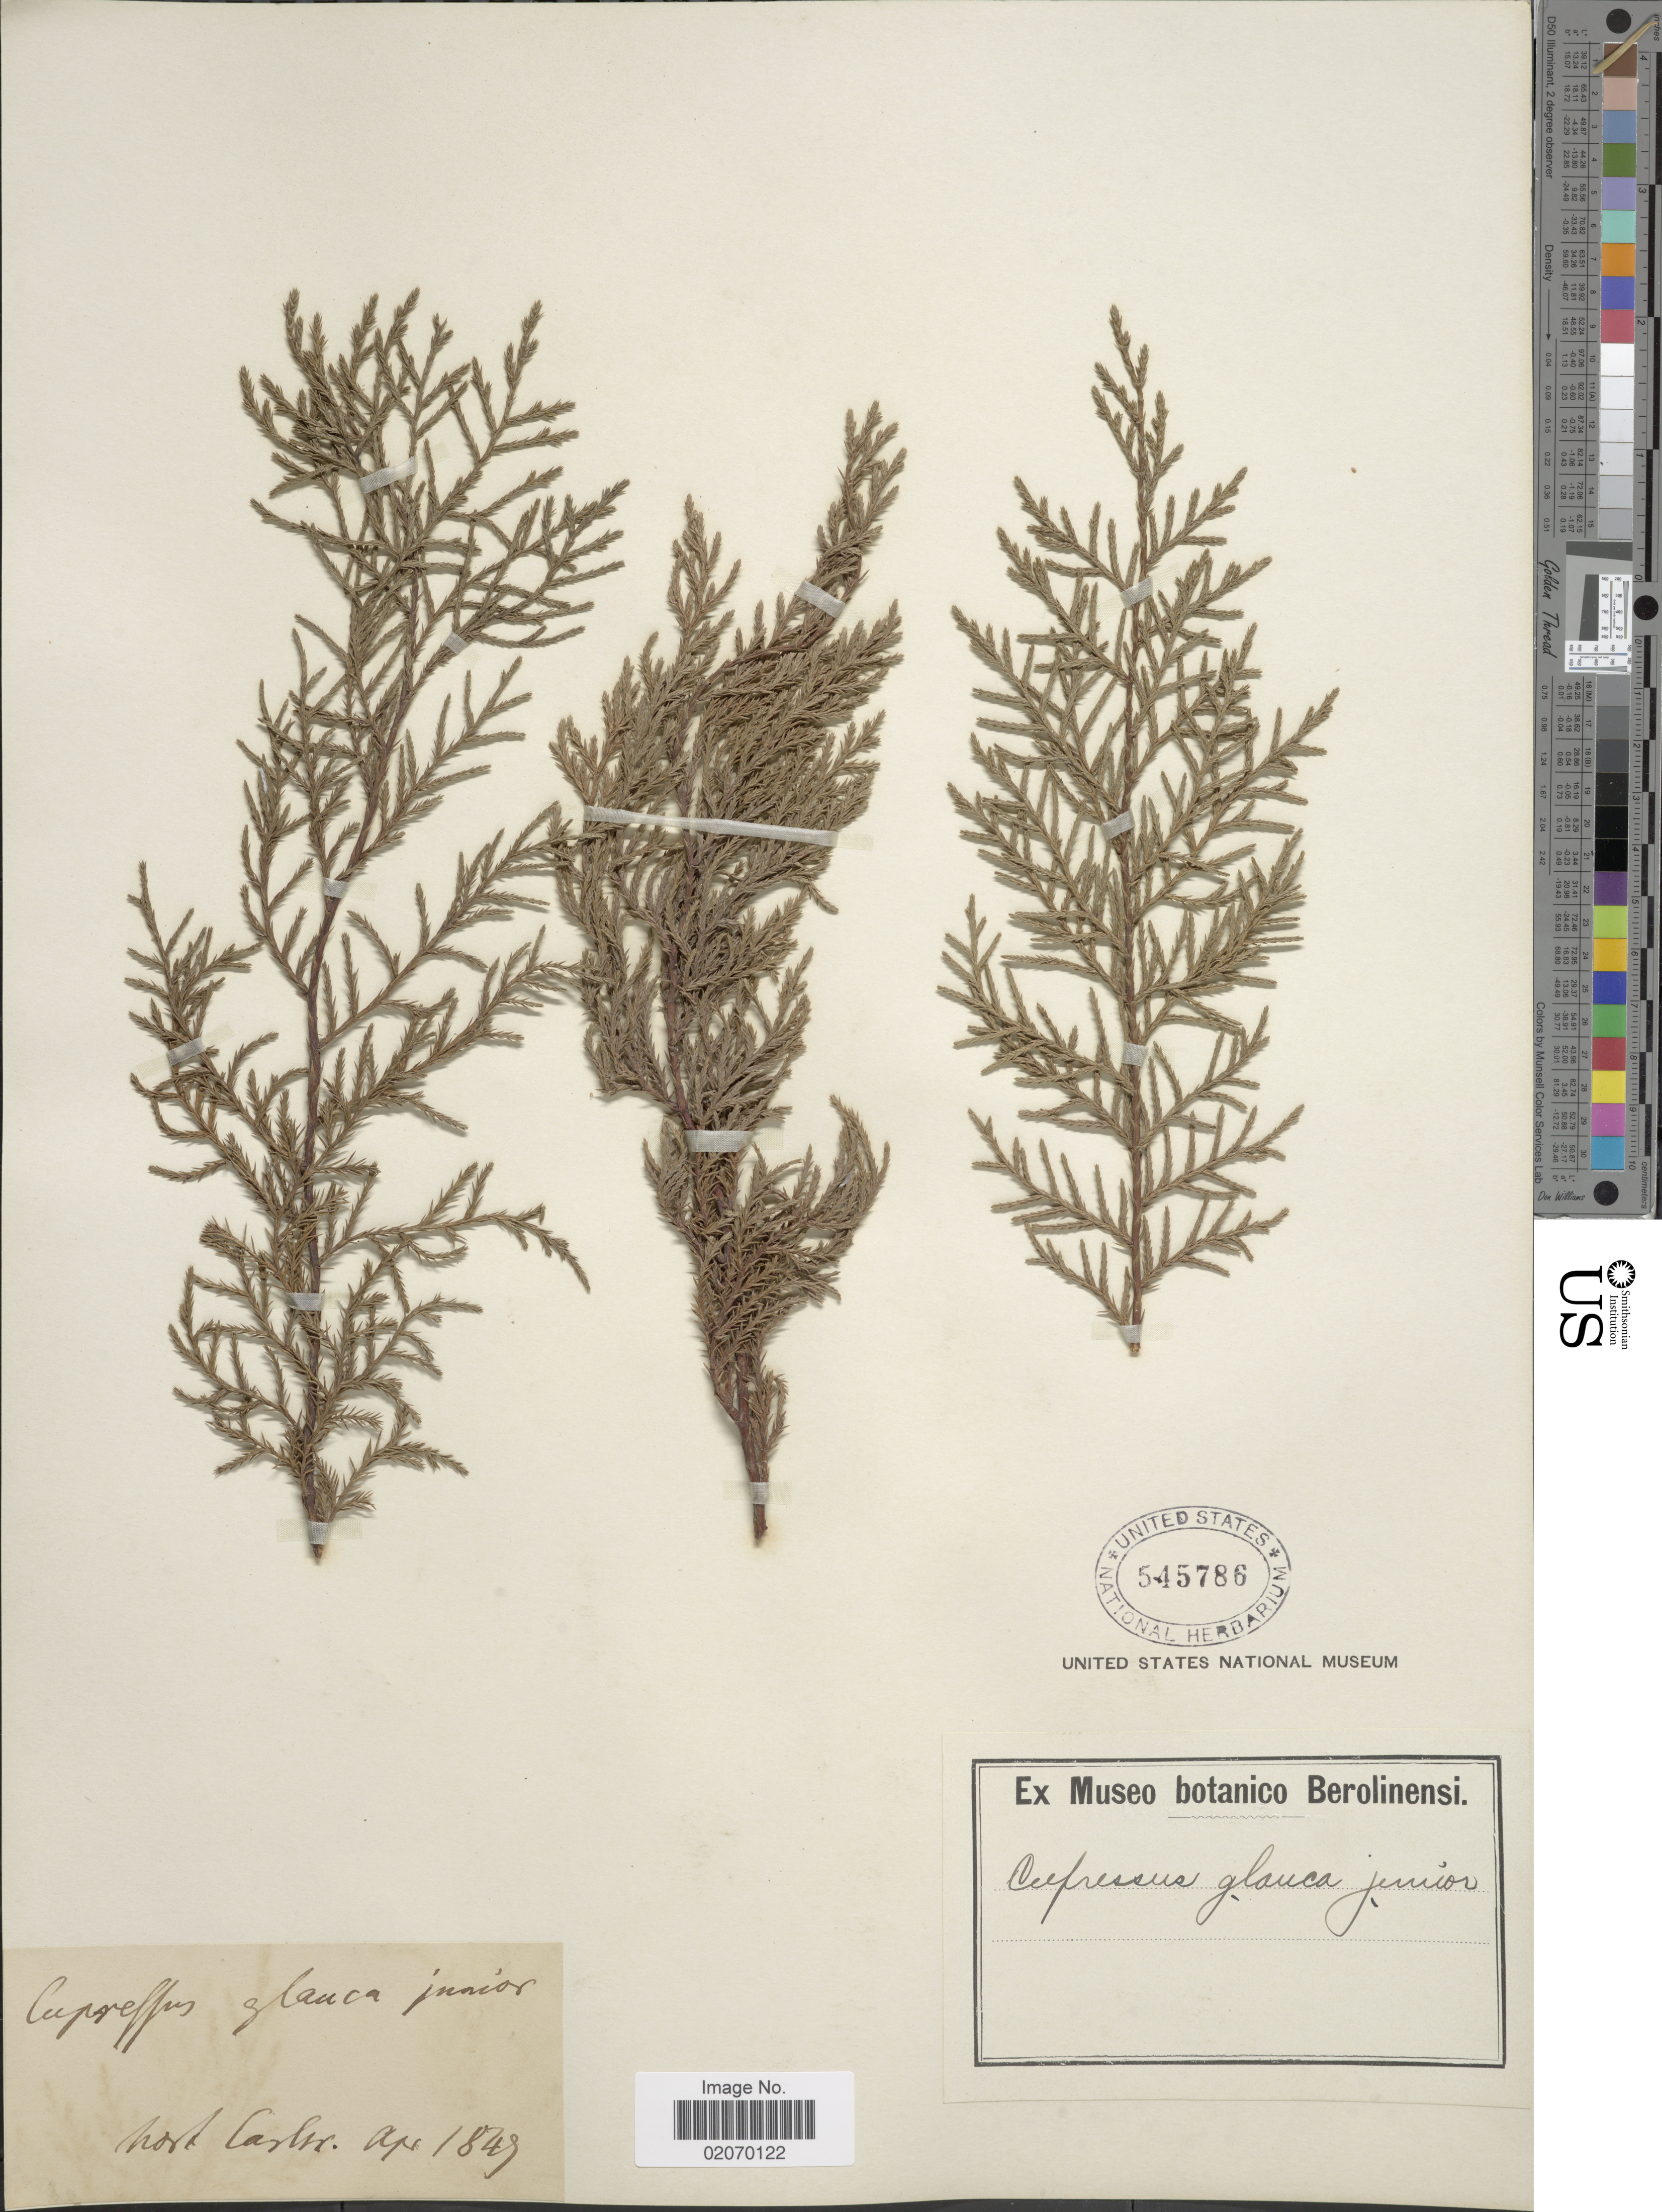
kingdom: Plantae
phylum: Tracheophyta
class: Pinopsida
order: Pinales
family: Cupressaceae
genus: Hesperocyparis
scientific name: Hesperocyparis lusitanica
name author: (Miller) Bartel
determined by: (US) Smithsonian Institution - National Museum of Natural History - Department of Botany (UNITED STATES)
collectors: ex Mus. Bot. Berolinensi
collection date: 1849-04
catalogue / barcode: US 545786